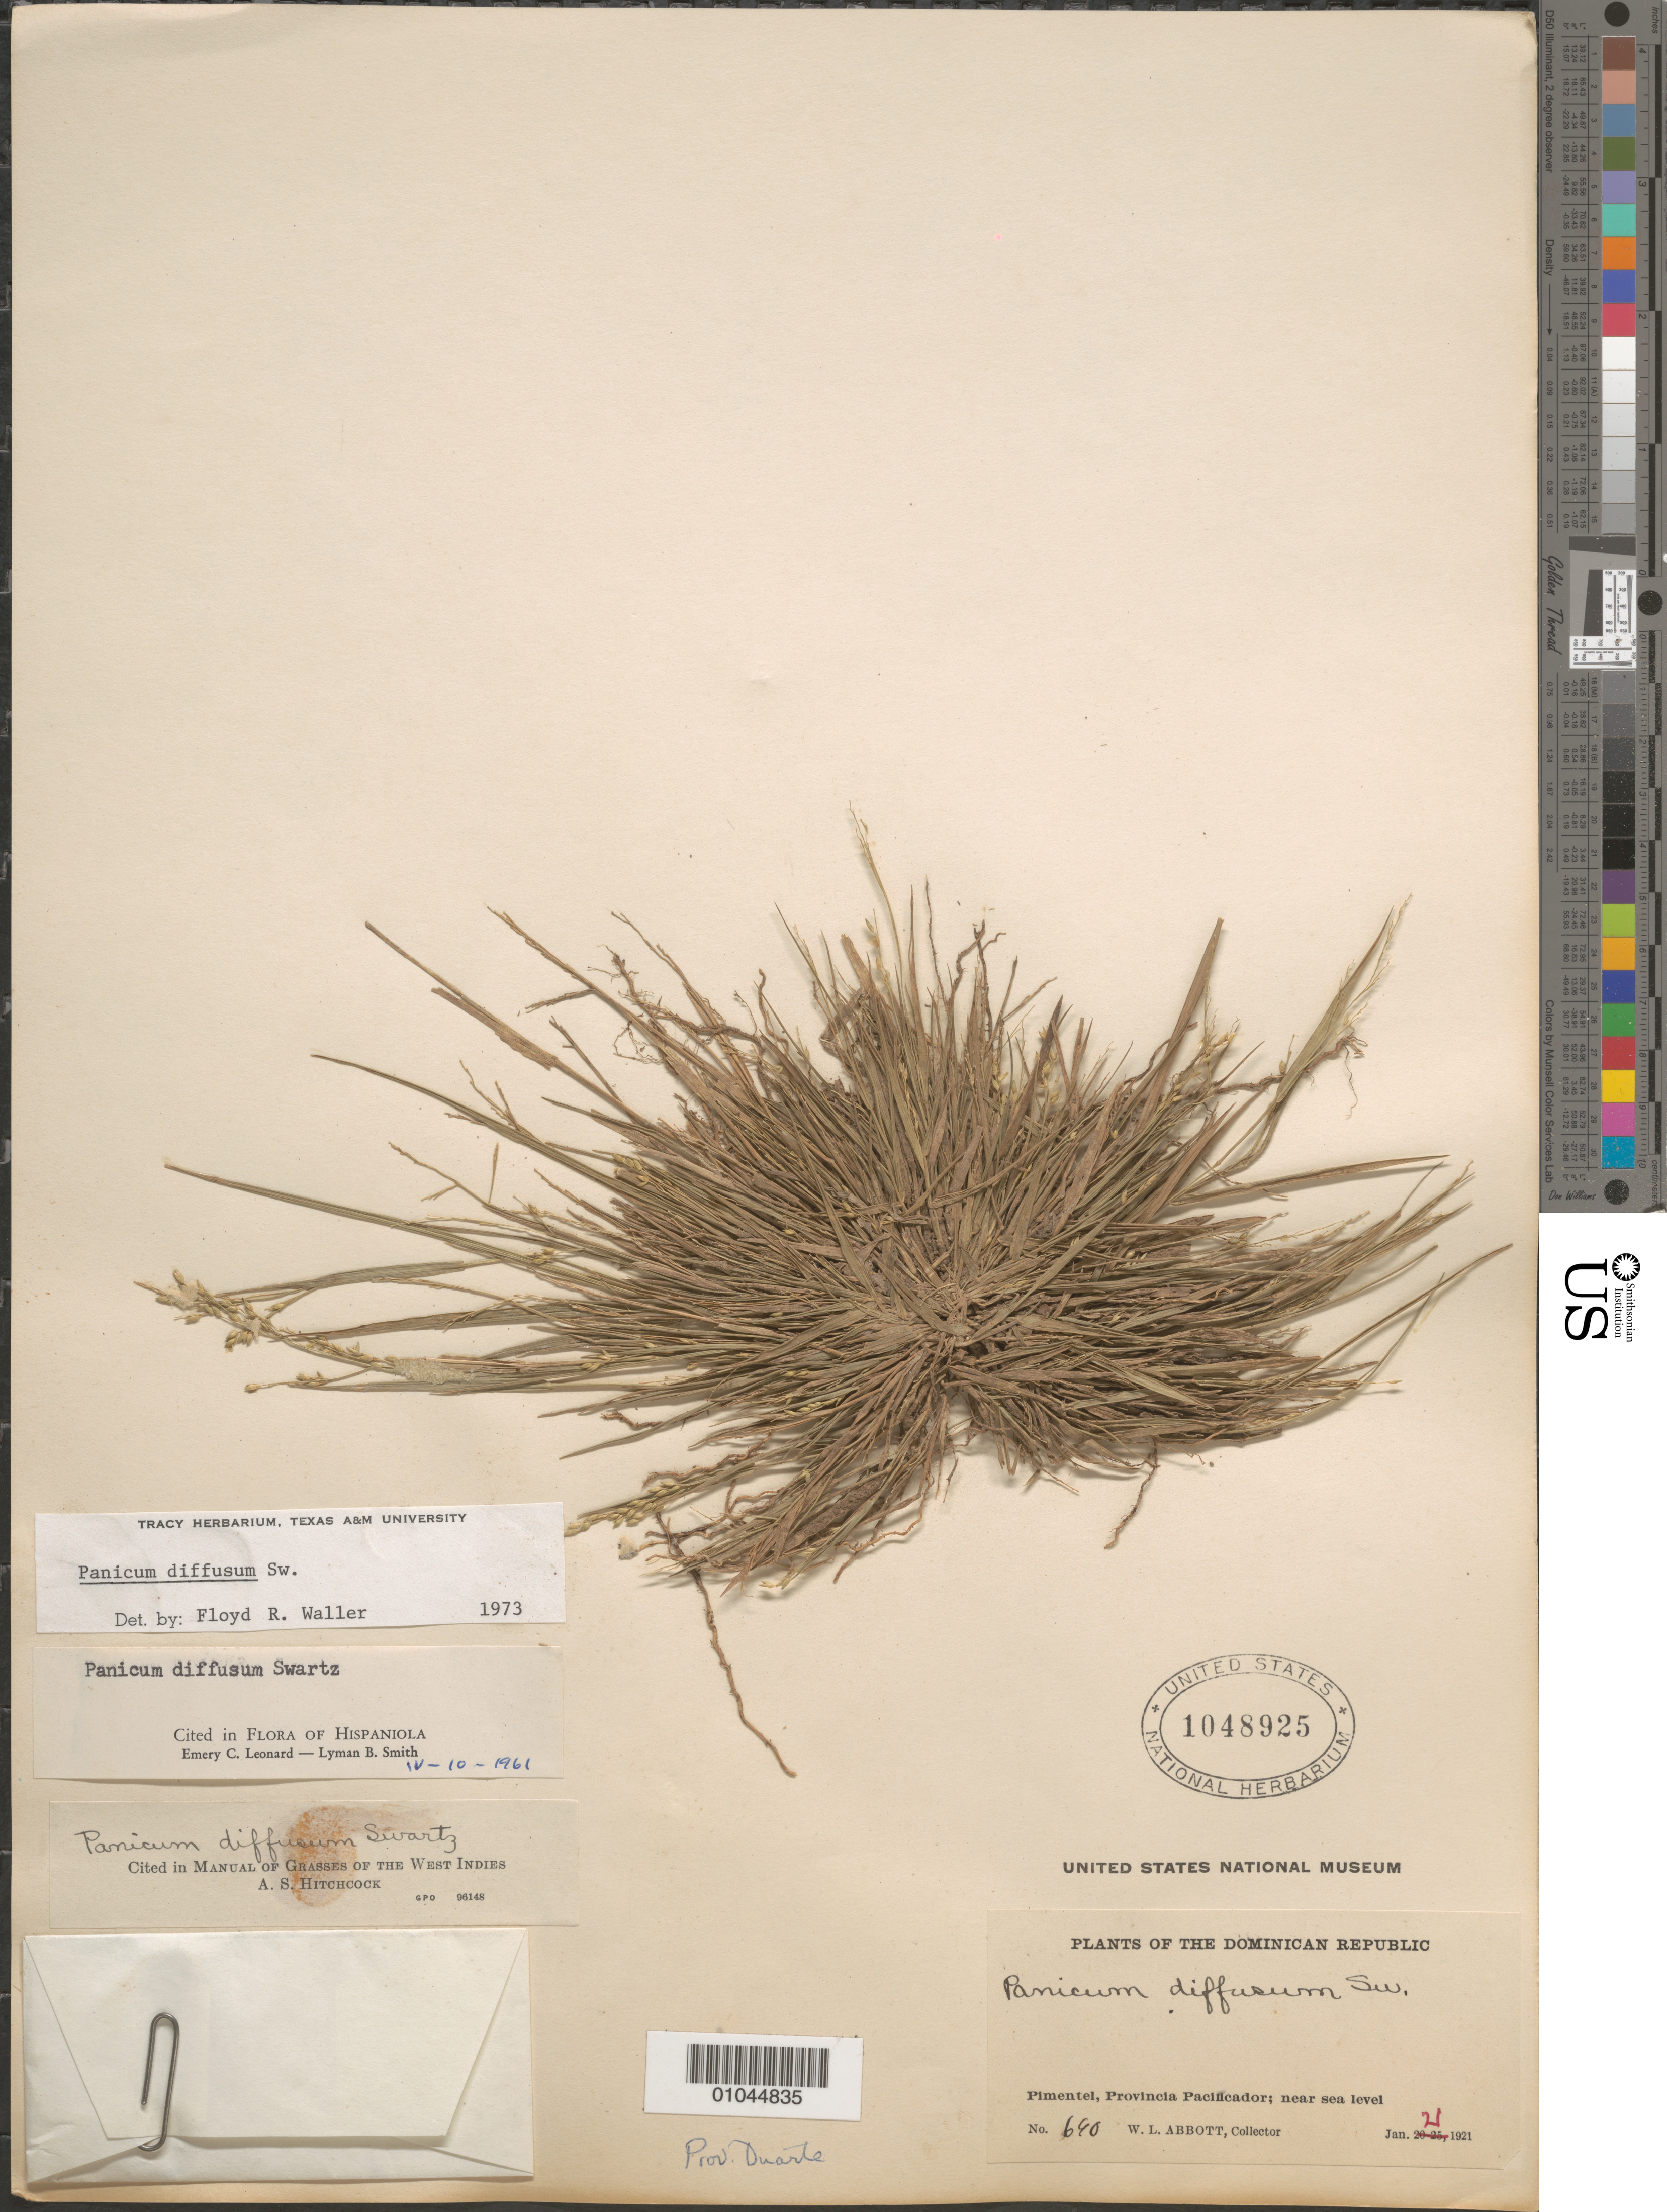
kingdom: Plantae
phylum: Tracheophyta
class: Liliopsida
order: Poales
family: Poaceae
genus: Panicum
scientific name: Panicum diffusum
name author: Sw.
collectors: W. L. Abbott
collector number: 690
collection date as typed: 21 Jan 1921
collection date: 1921-01-21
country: Dominican Republic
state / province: Duarte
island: Hispaniola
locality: Pimentel, Prov. pacificador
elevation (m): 0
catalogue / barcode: US 1048925